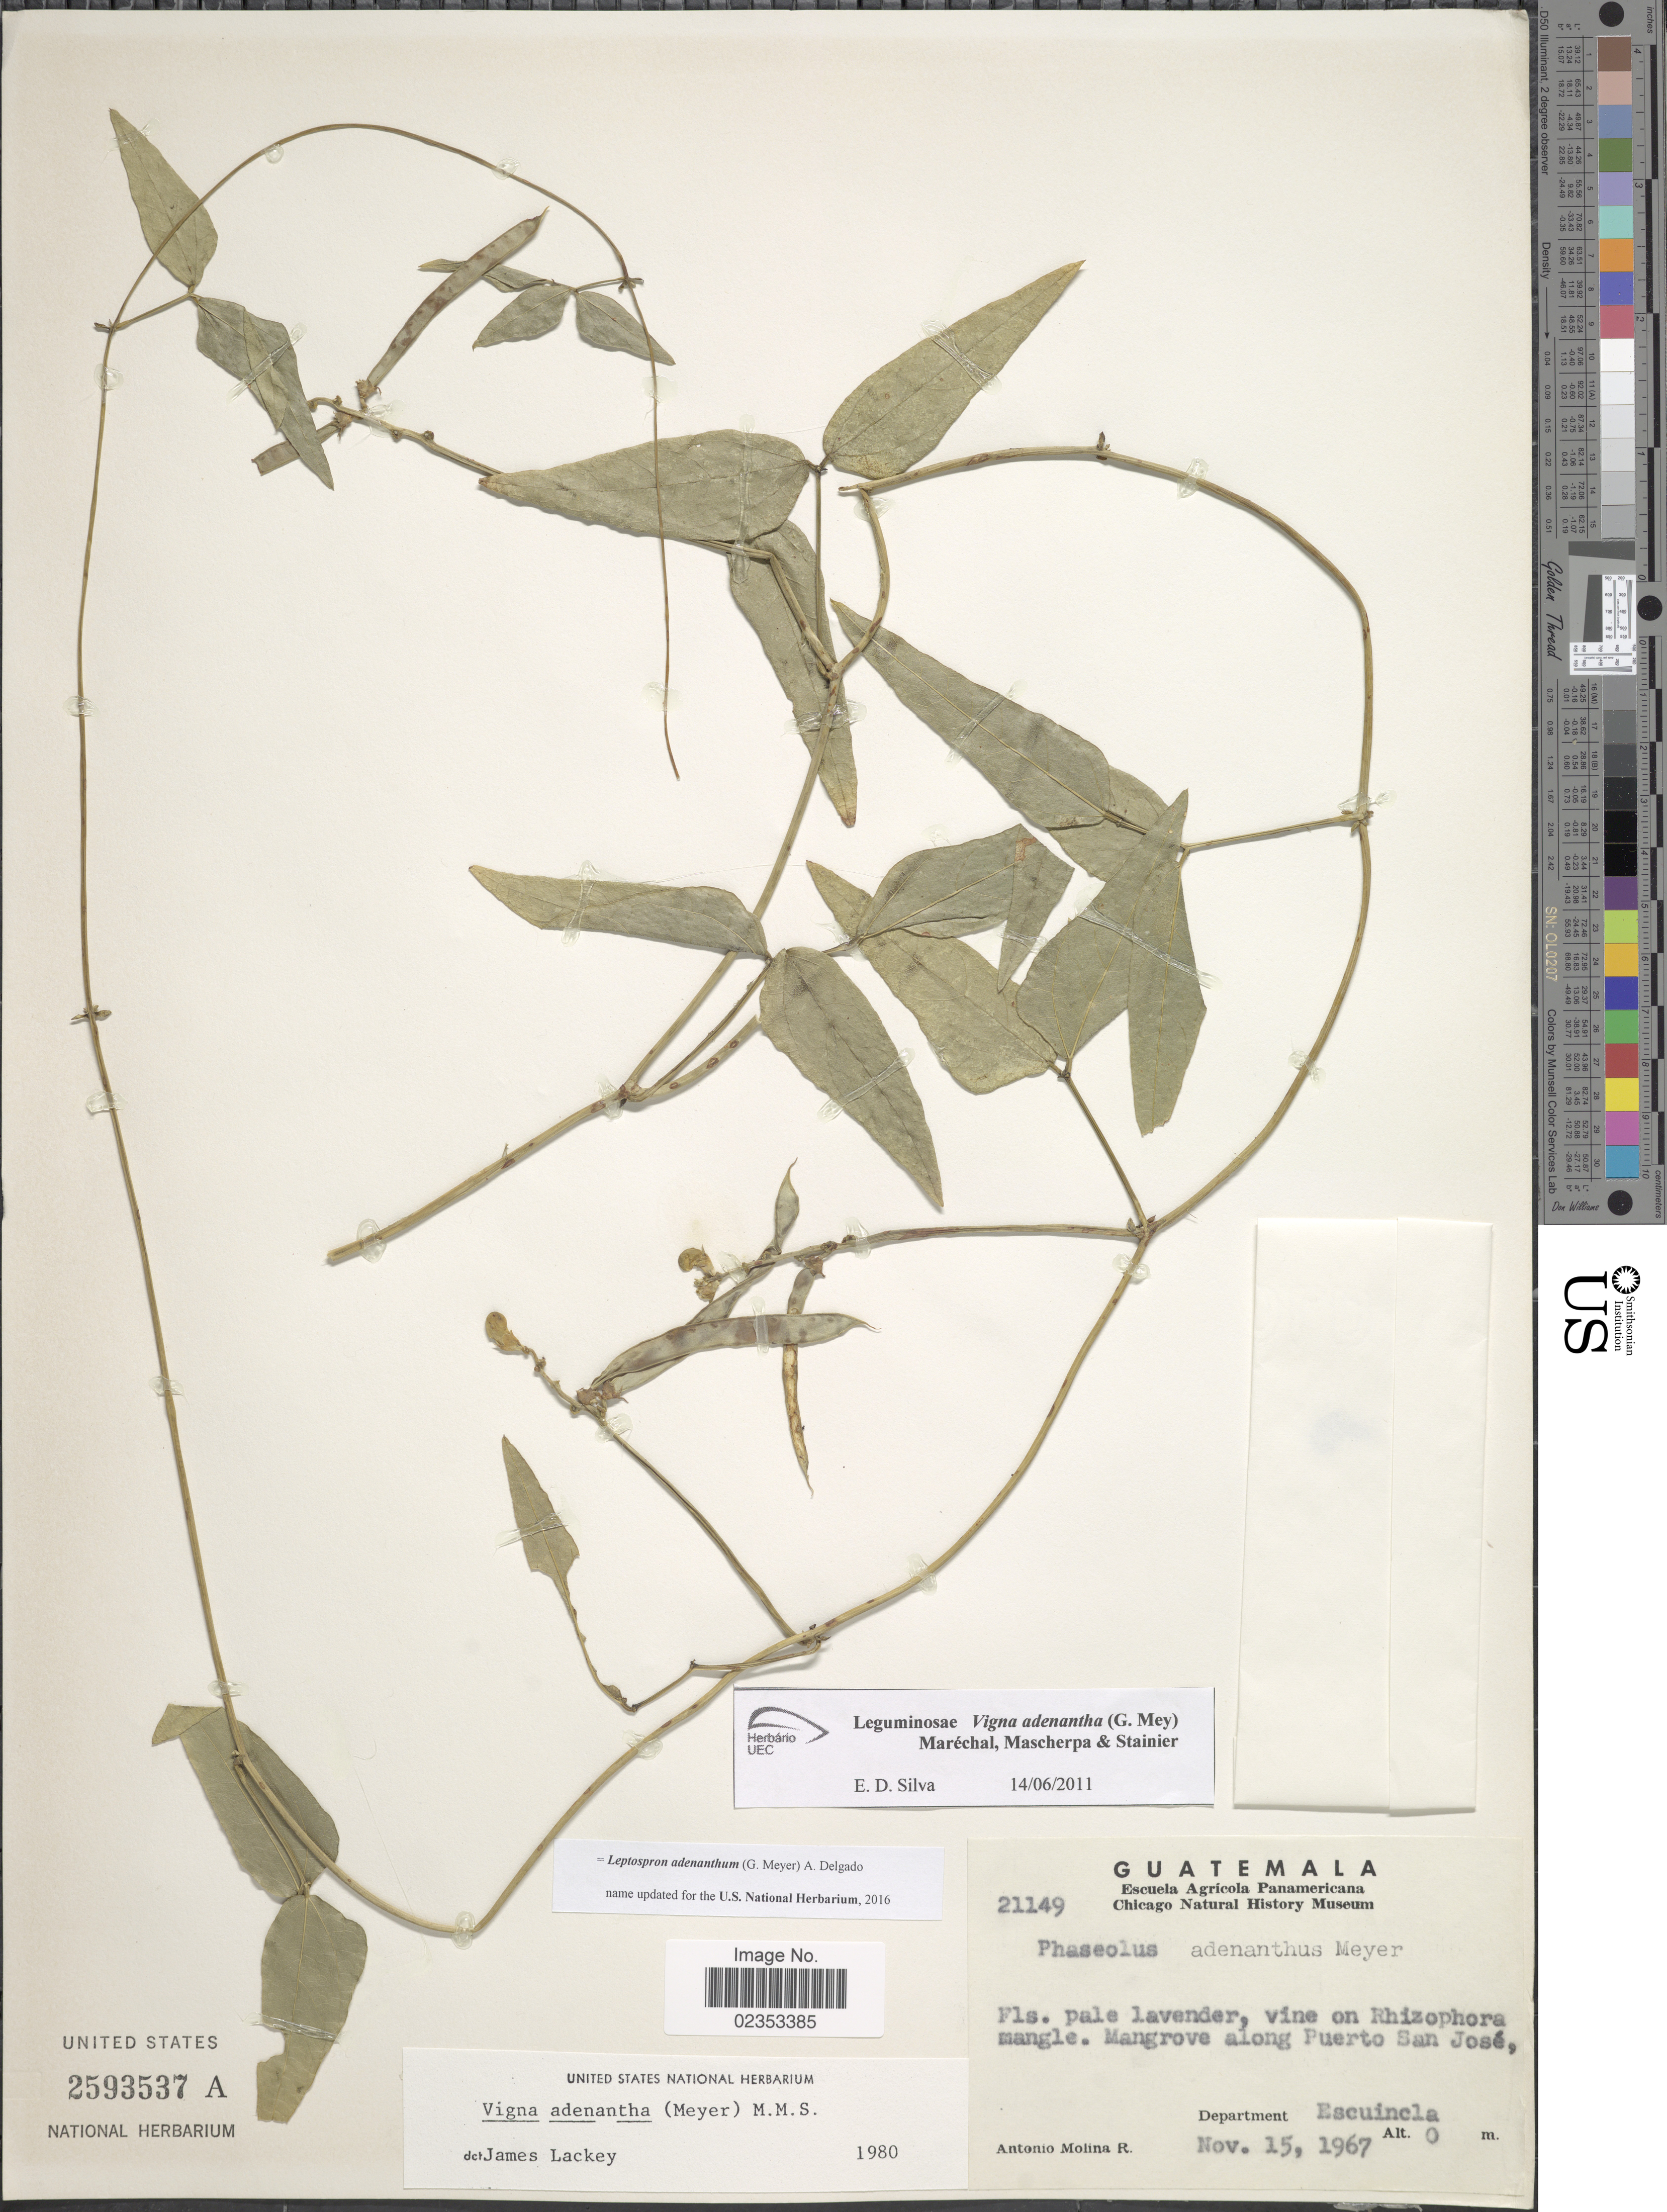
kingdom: Plantae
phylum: Tracheophyta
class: Magnoliopsida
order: Fabales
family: Fabaceae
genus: Leptospron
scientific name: Leptospron adenanthum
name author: (G. Mey.) A. Delgado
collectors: A. Molina R.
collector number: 21149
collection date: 1967-11-15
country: Guatemala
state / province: Escuintla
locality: Mangrove along Puerto San Jose.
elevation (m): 0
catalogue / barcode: US 2593537A